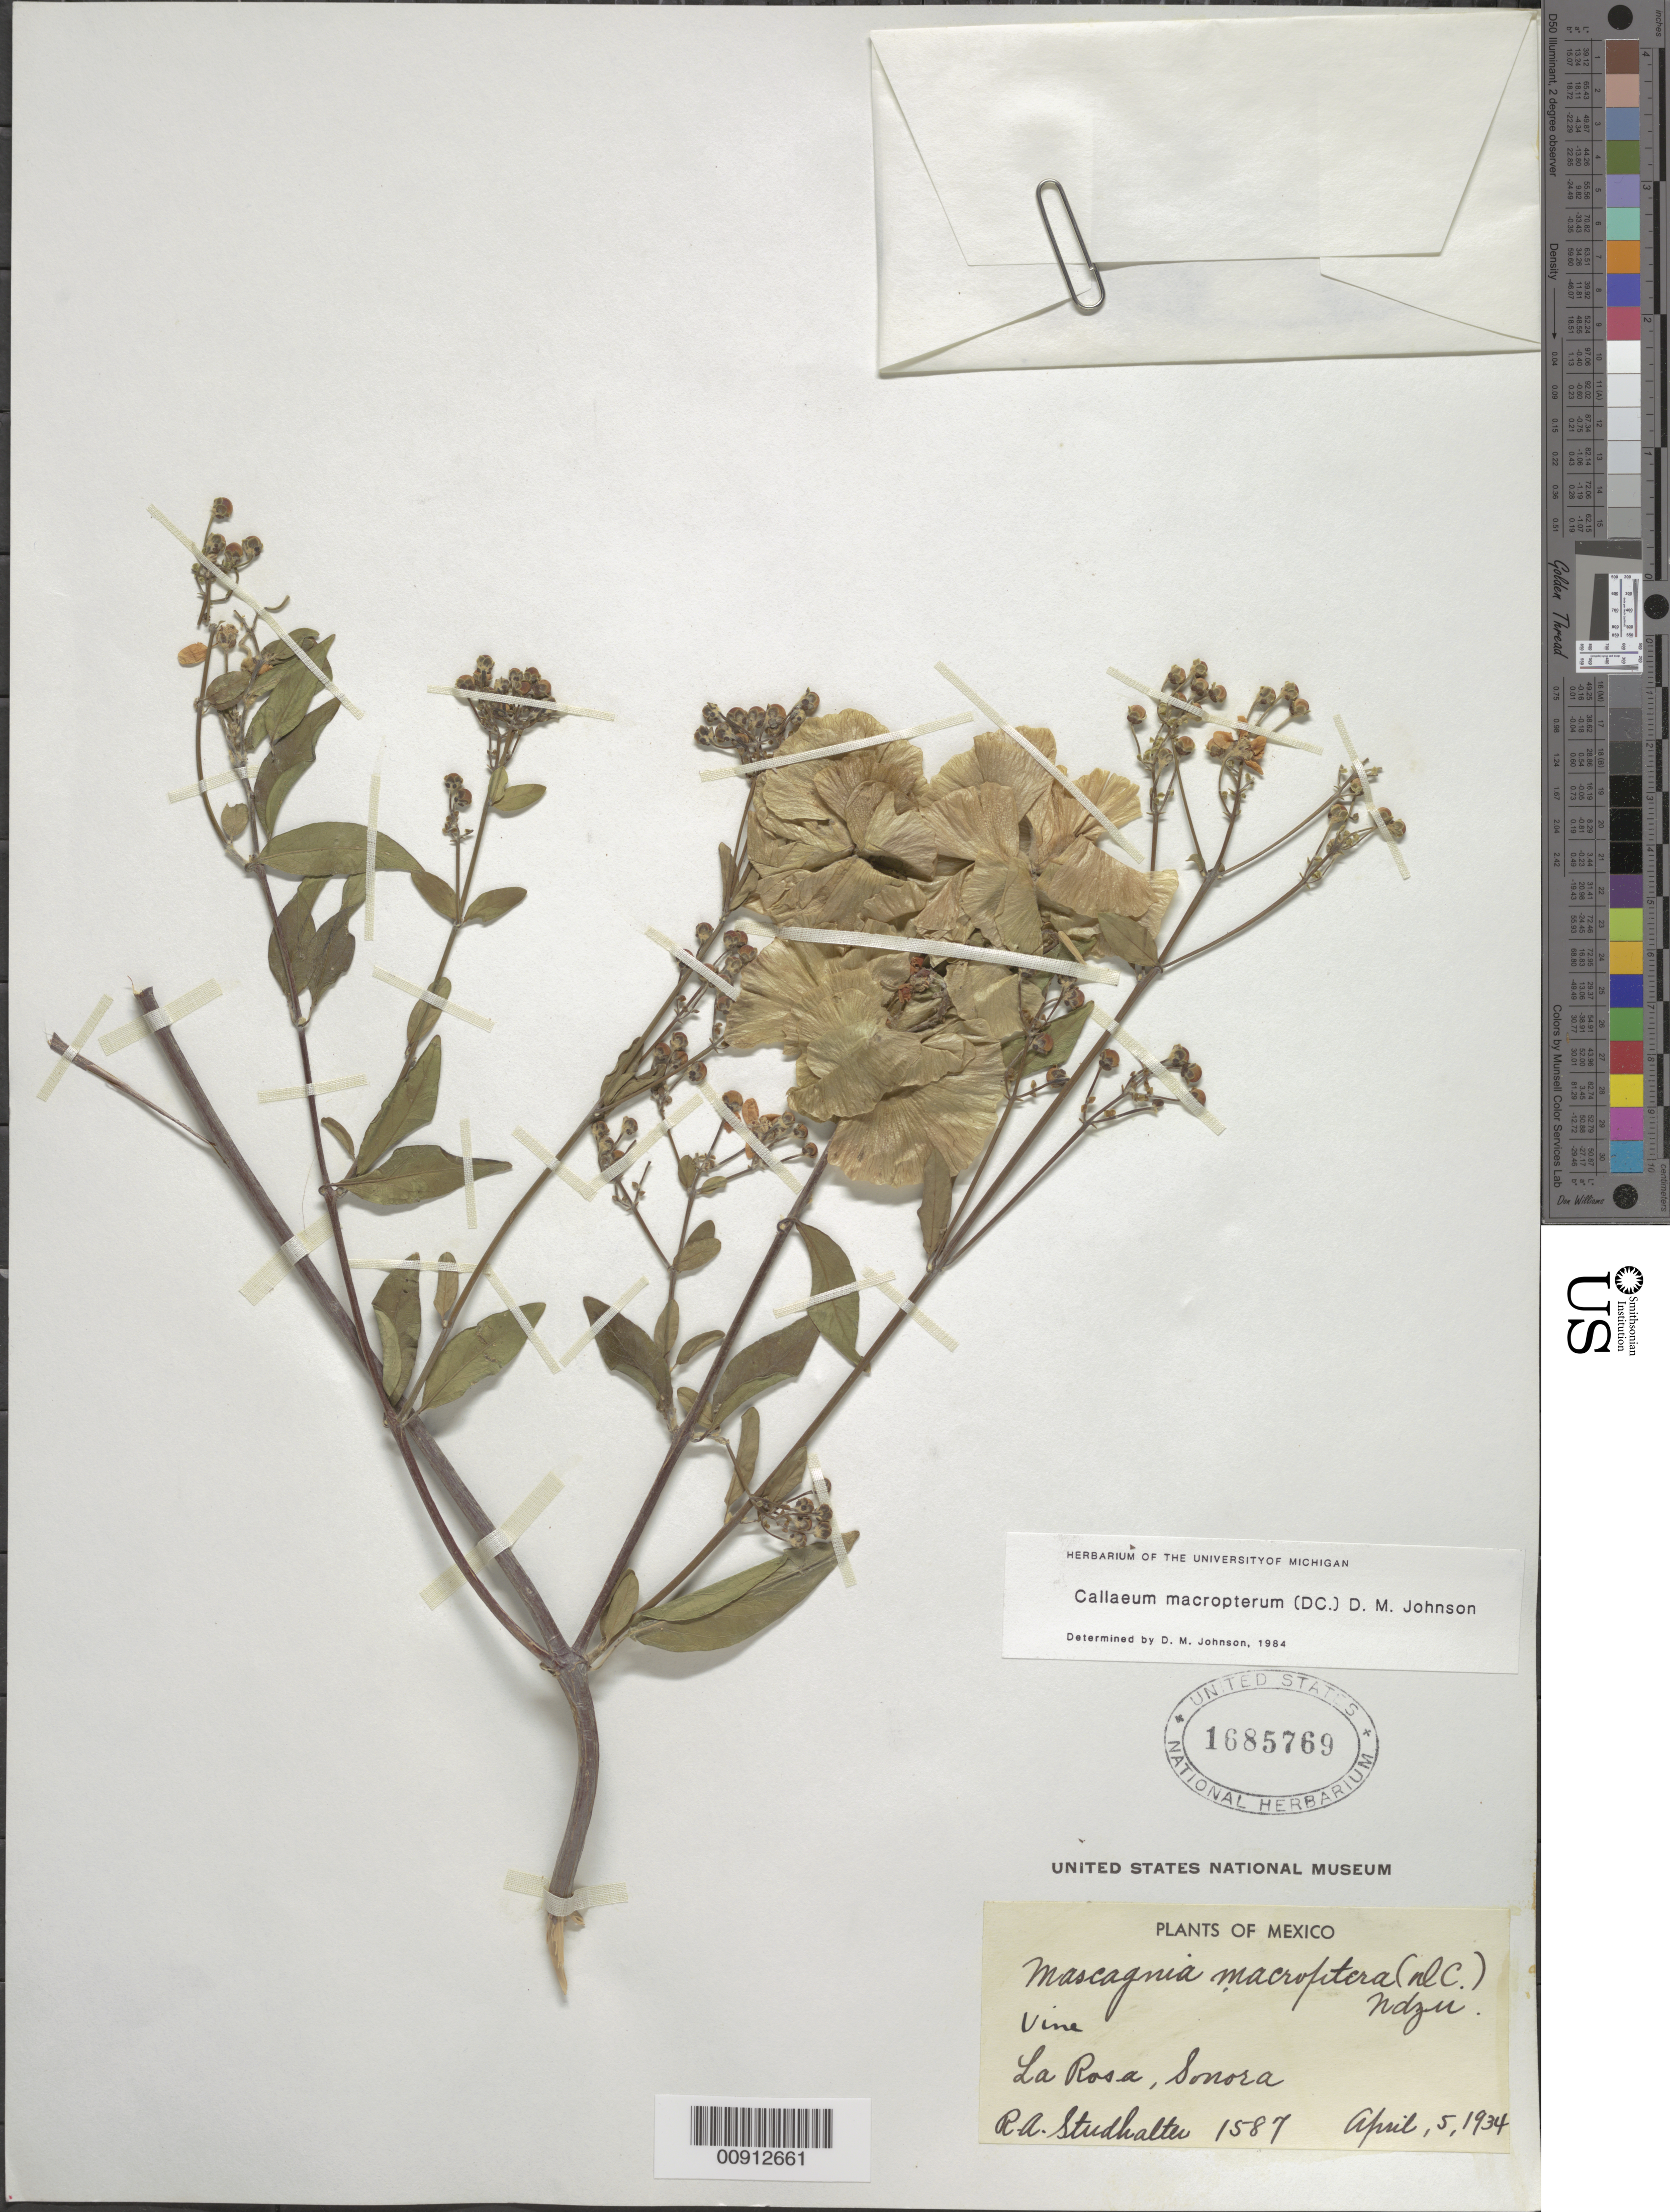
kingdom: Plantae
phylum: Tracheophyta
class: Magnoliopsida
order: Malpighiales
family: Malpighiaceae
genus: Callaeum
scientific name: Callaeum macropterum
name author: (Moc. & Sessé ex DC.) D.M. Johnson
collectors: R. Studhalter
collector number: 1587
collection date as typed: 05 Apr 1934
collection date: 1934-04-05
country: Mexico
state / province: Sonora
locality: La Rosa, Sonora.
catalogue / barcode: US 1685769